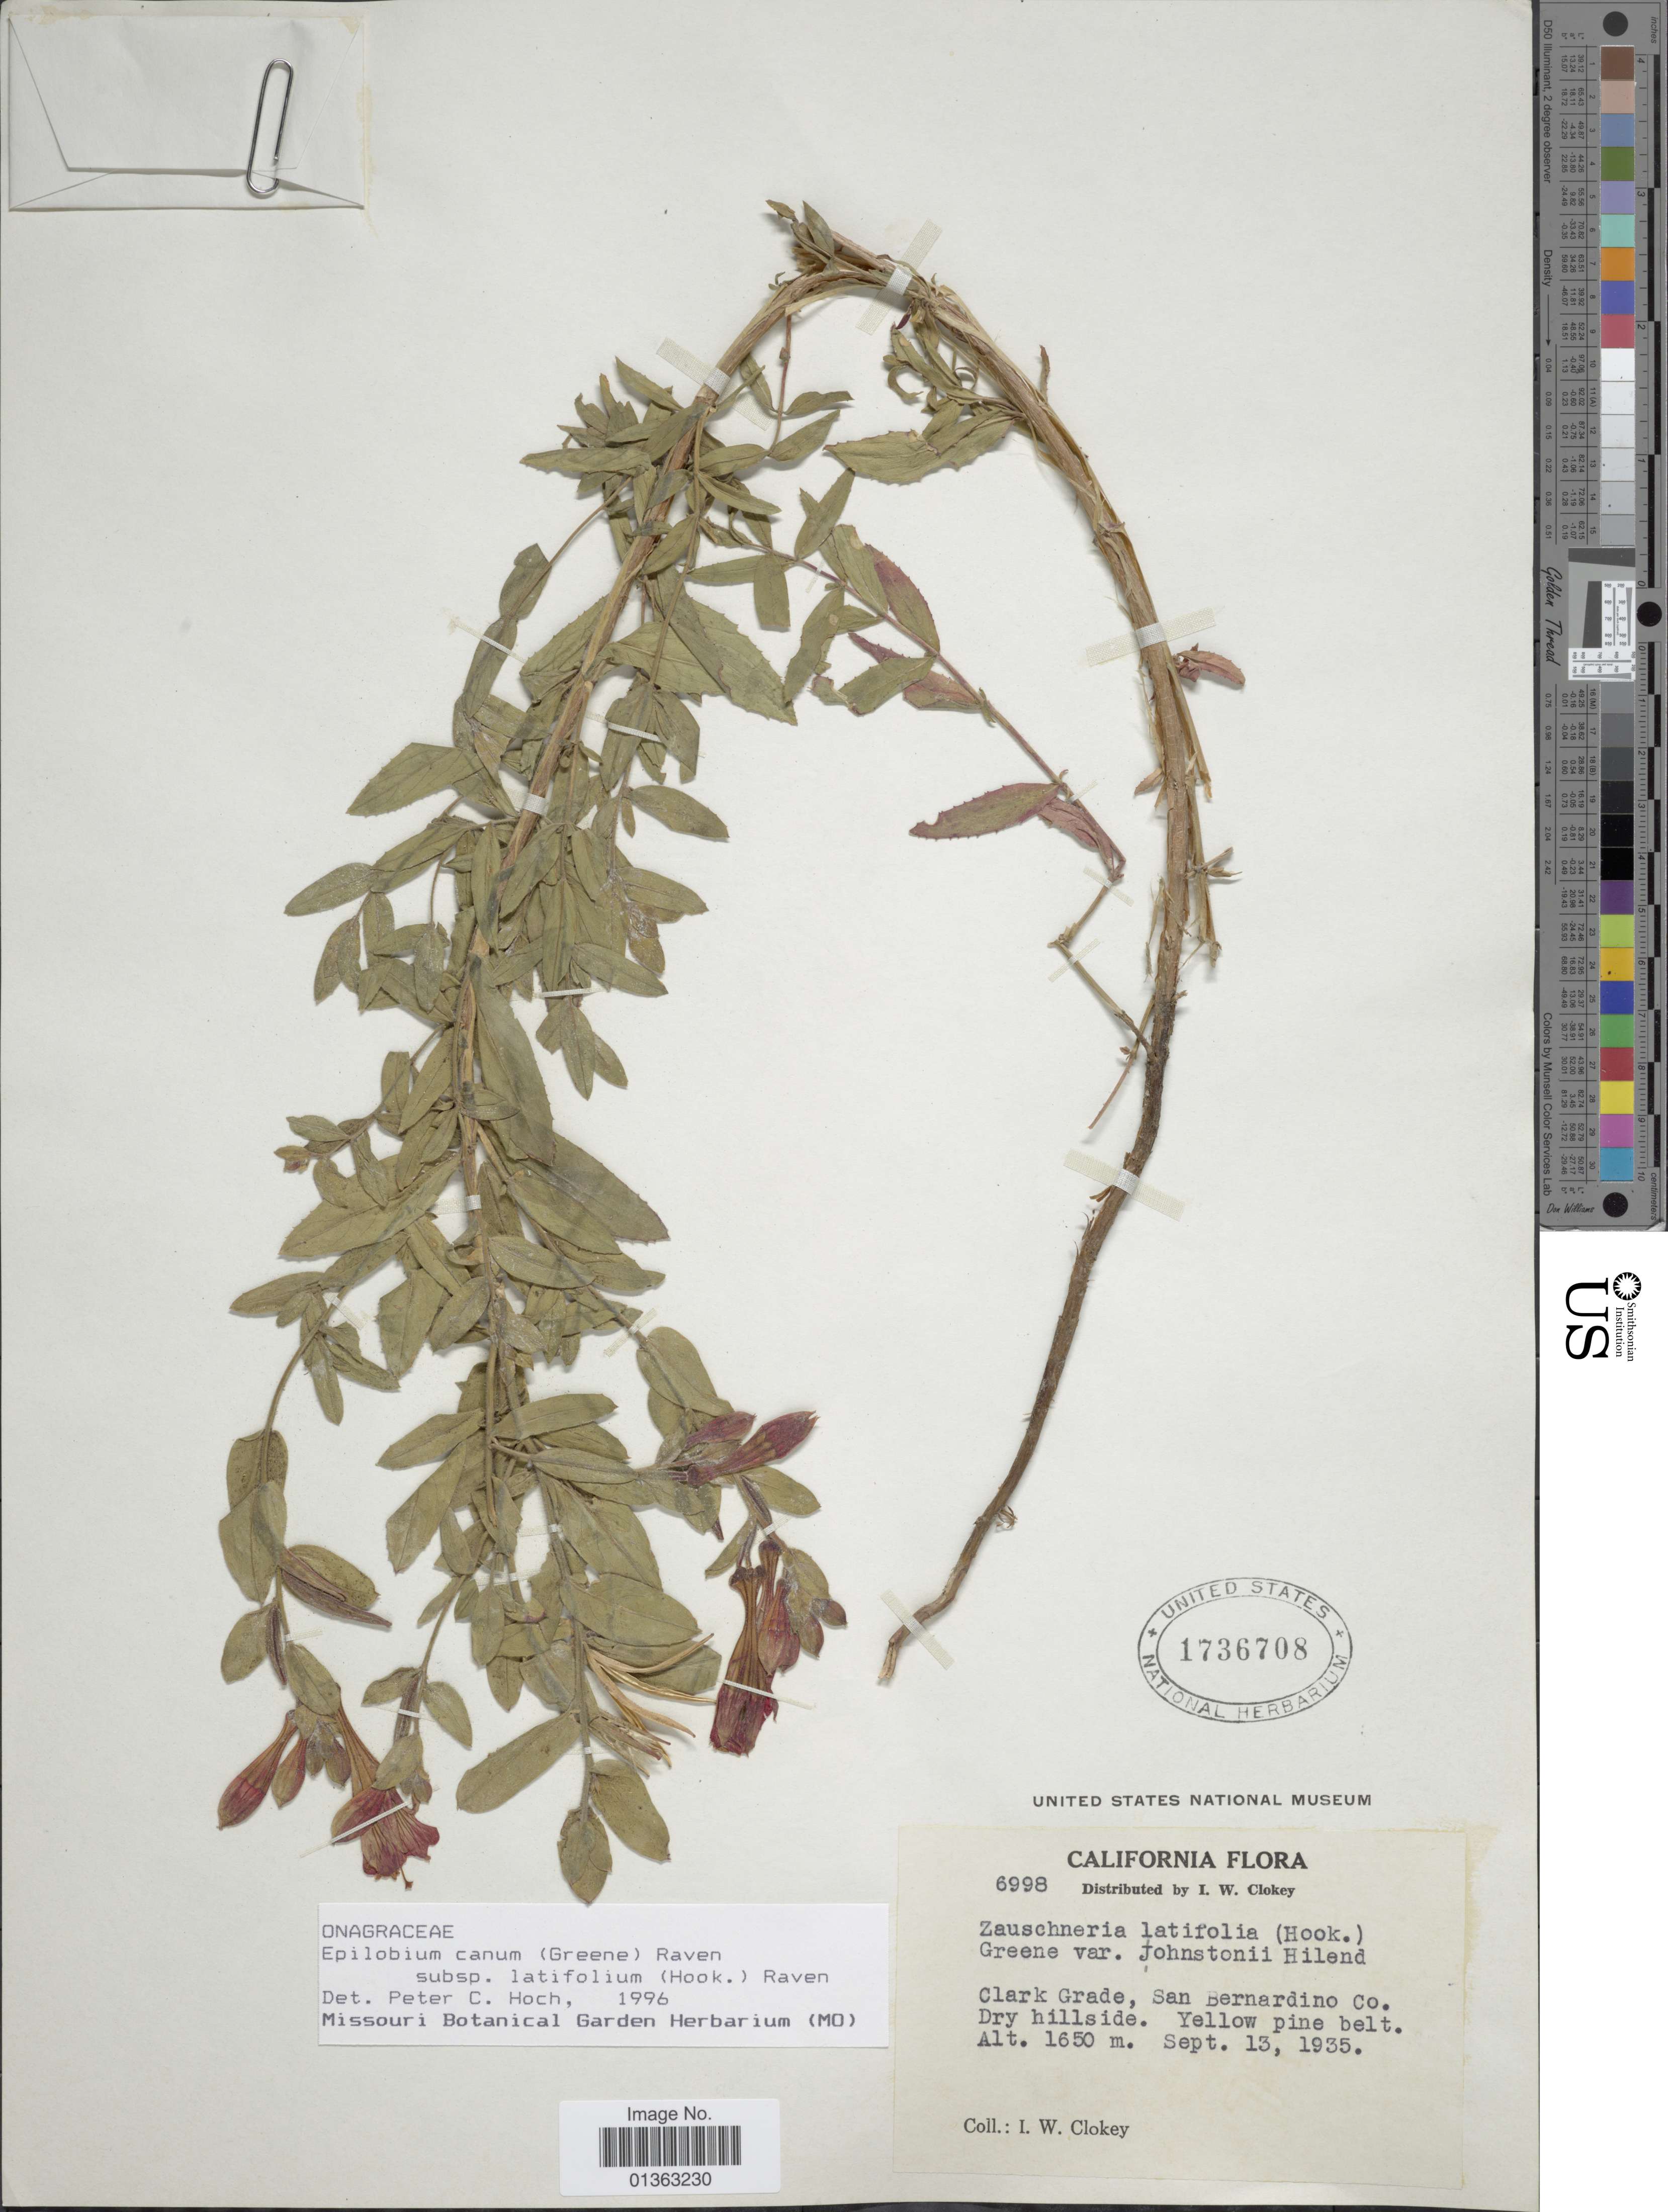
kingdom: Plantae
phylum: Tracheophyta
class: Magnoliopsida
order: Myrtales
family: Onagraceae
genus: Epilobium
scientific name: Epilobium canum subsp. latifolium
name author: (Hook.) P.H. Raven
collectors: I. W. Clokey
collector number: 6998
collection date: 1935-09-13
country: United States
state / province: California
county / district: San Bernardino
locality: Clark Grade, San Bernardino Co.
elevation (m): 1650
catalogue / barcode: US 1736708